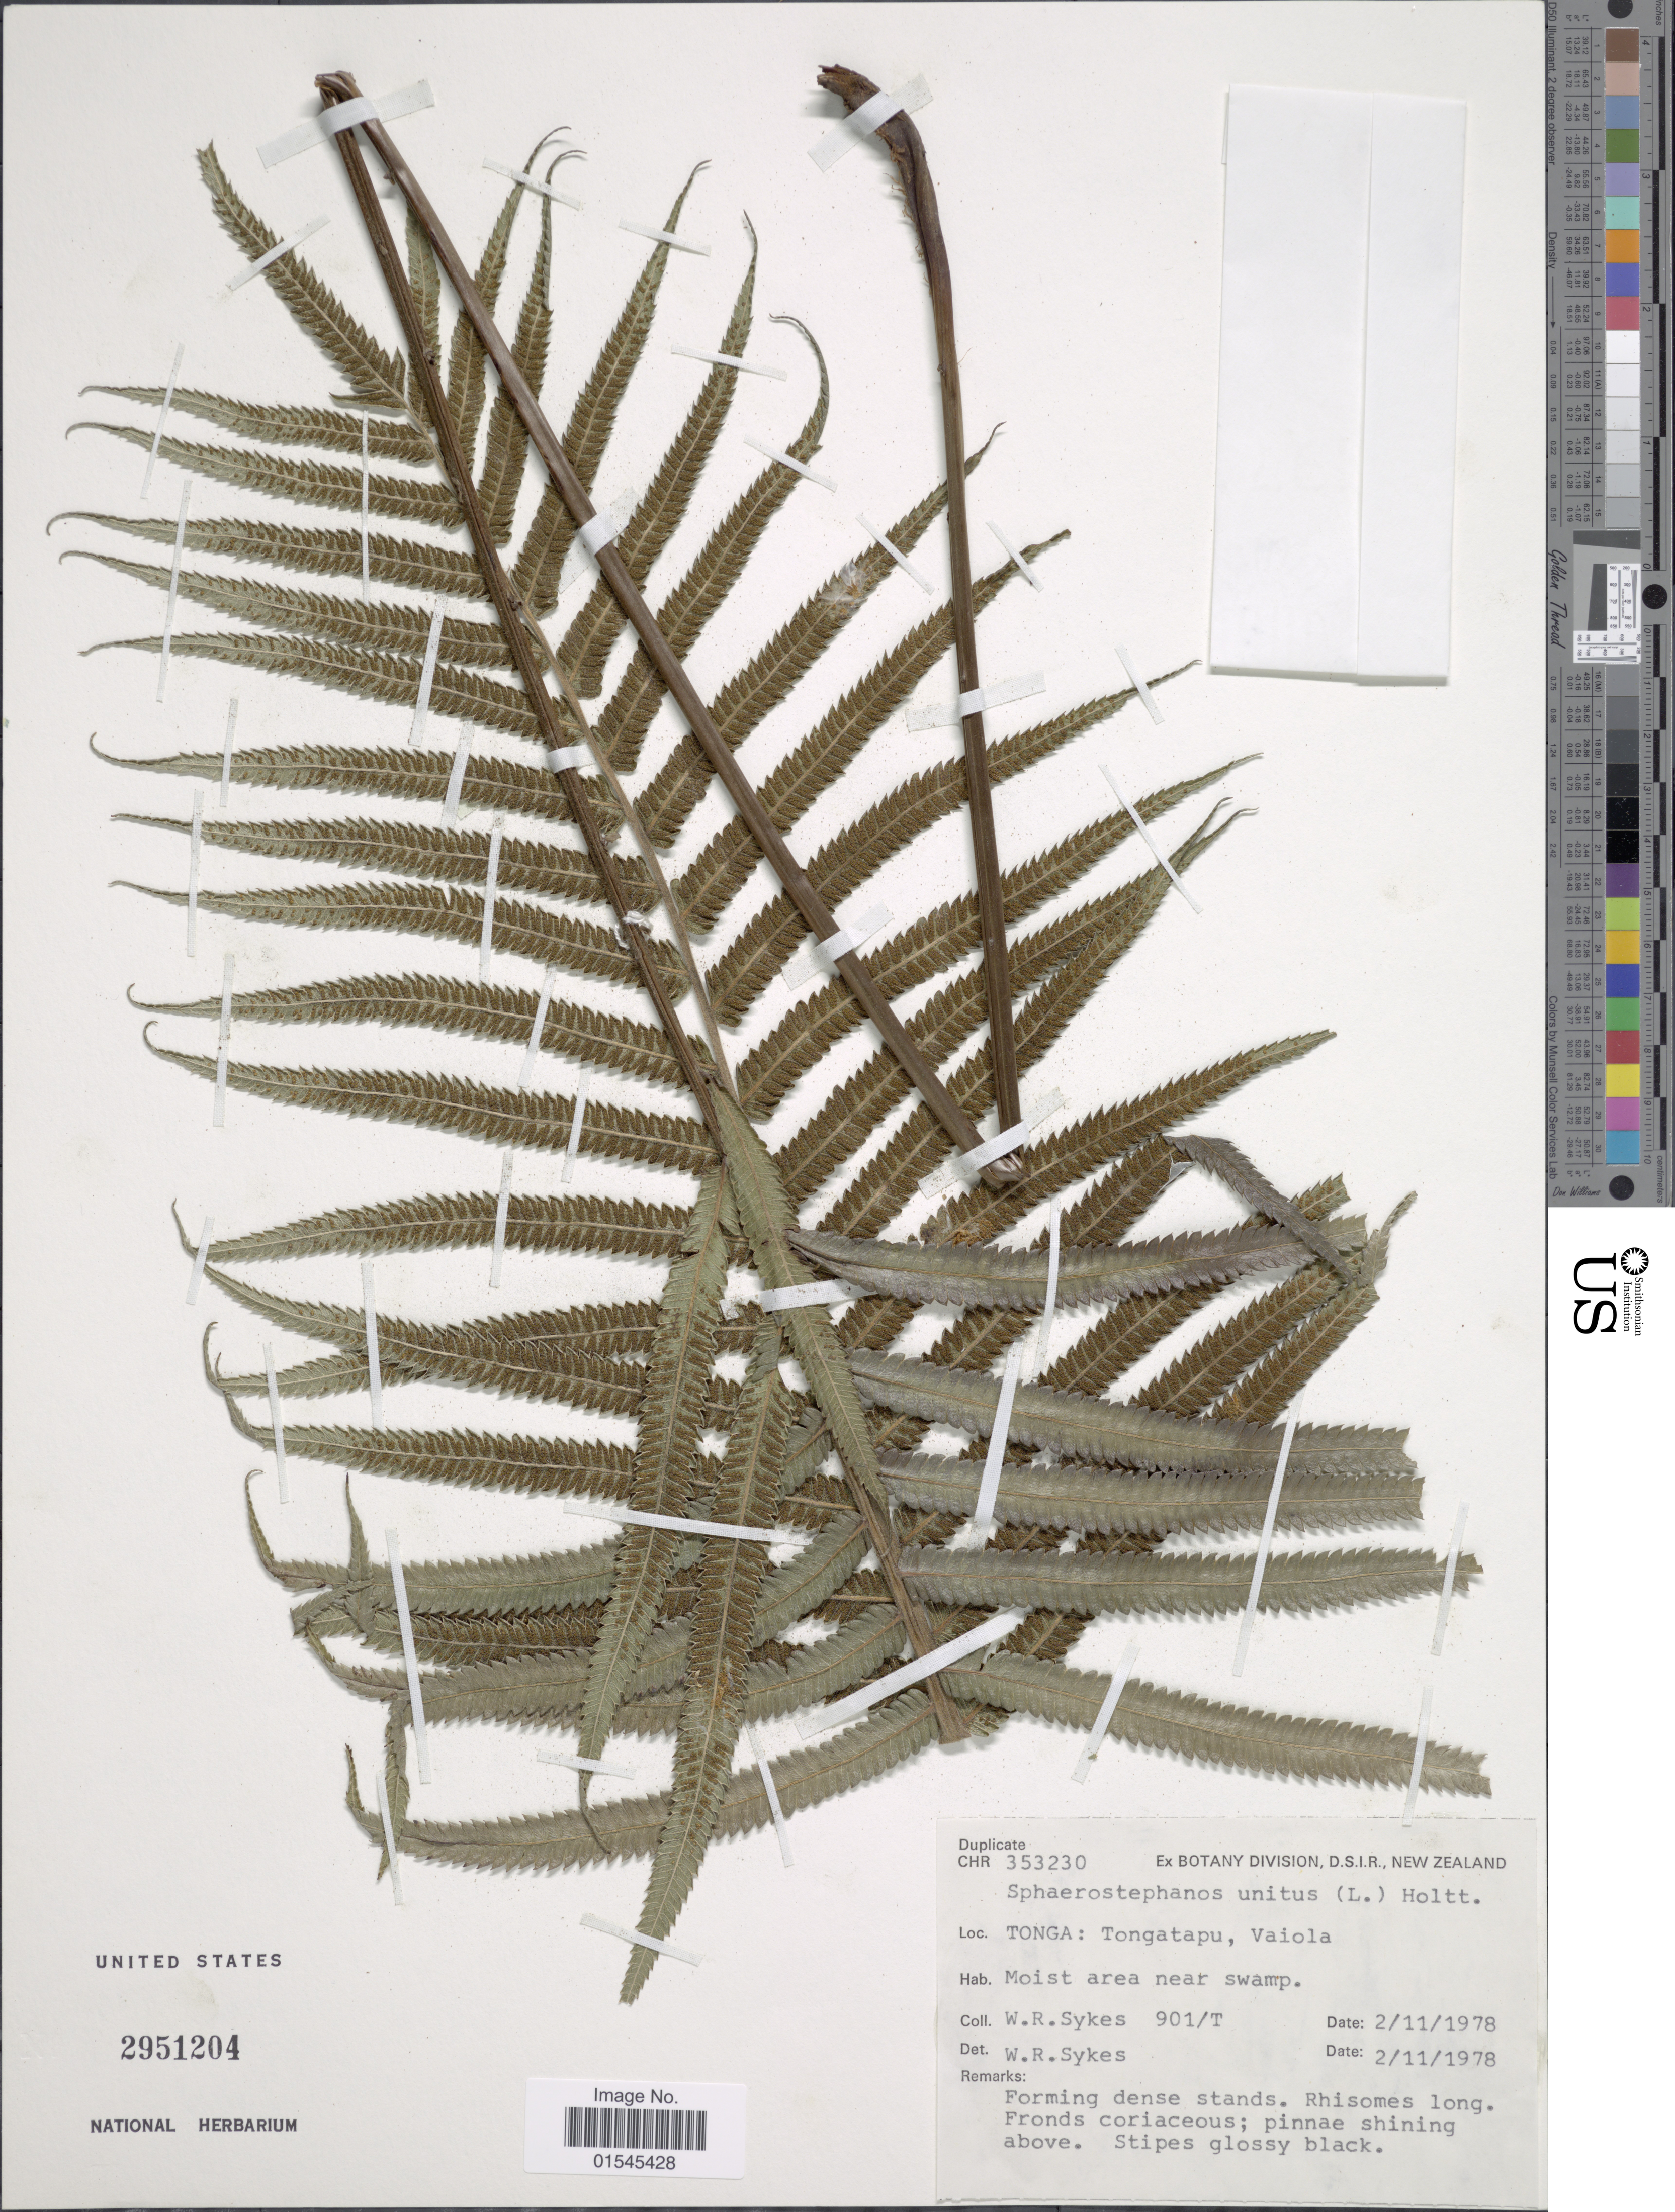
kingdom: Plantae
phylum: Tracheophyta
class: Polypodiopsida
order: Polypodiales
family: Thelypteridaceae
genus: Sphaerostephanos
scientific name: Sphaerostephanos unitus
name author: (L.) Holttum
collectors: W. R. Sykes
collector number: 901/T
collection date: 1978-11-02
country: Tonga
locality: Tongatapu, Vaiola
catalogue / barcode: US 2951204